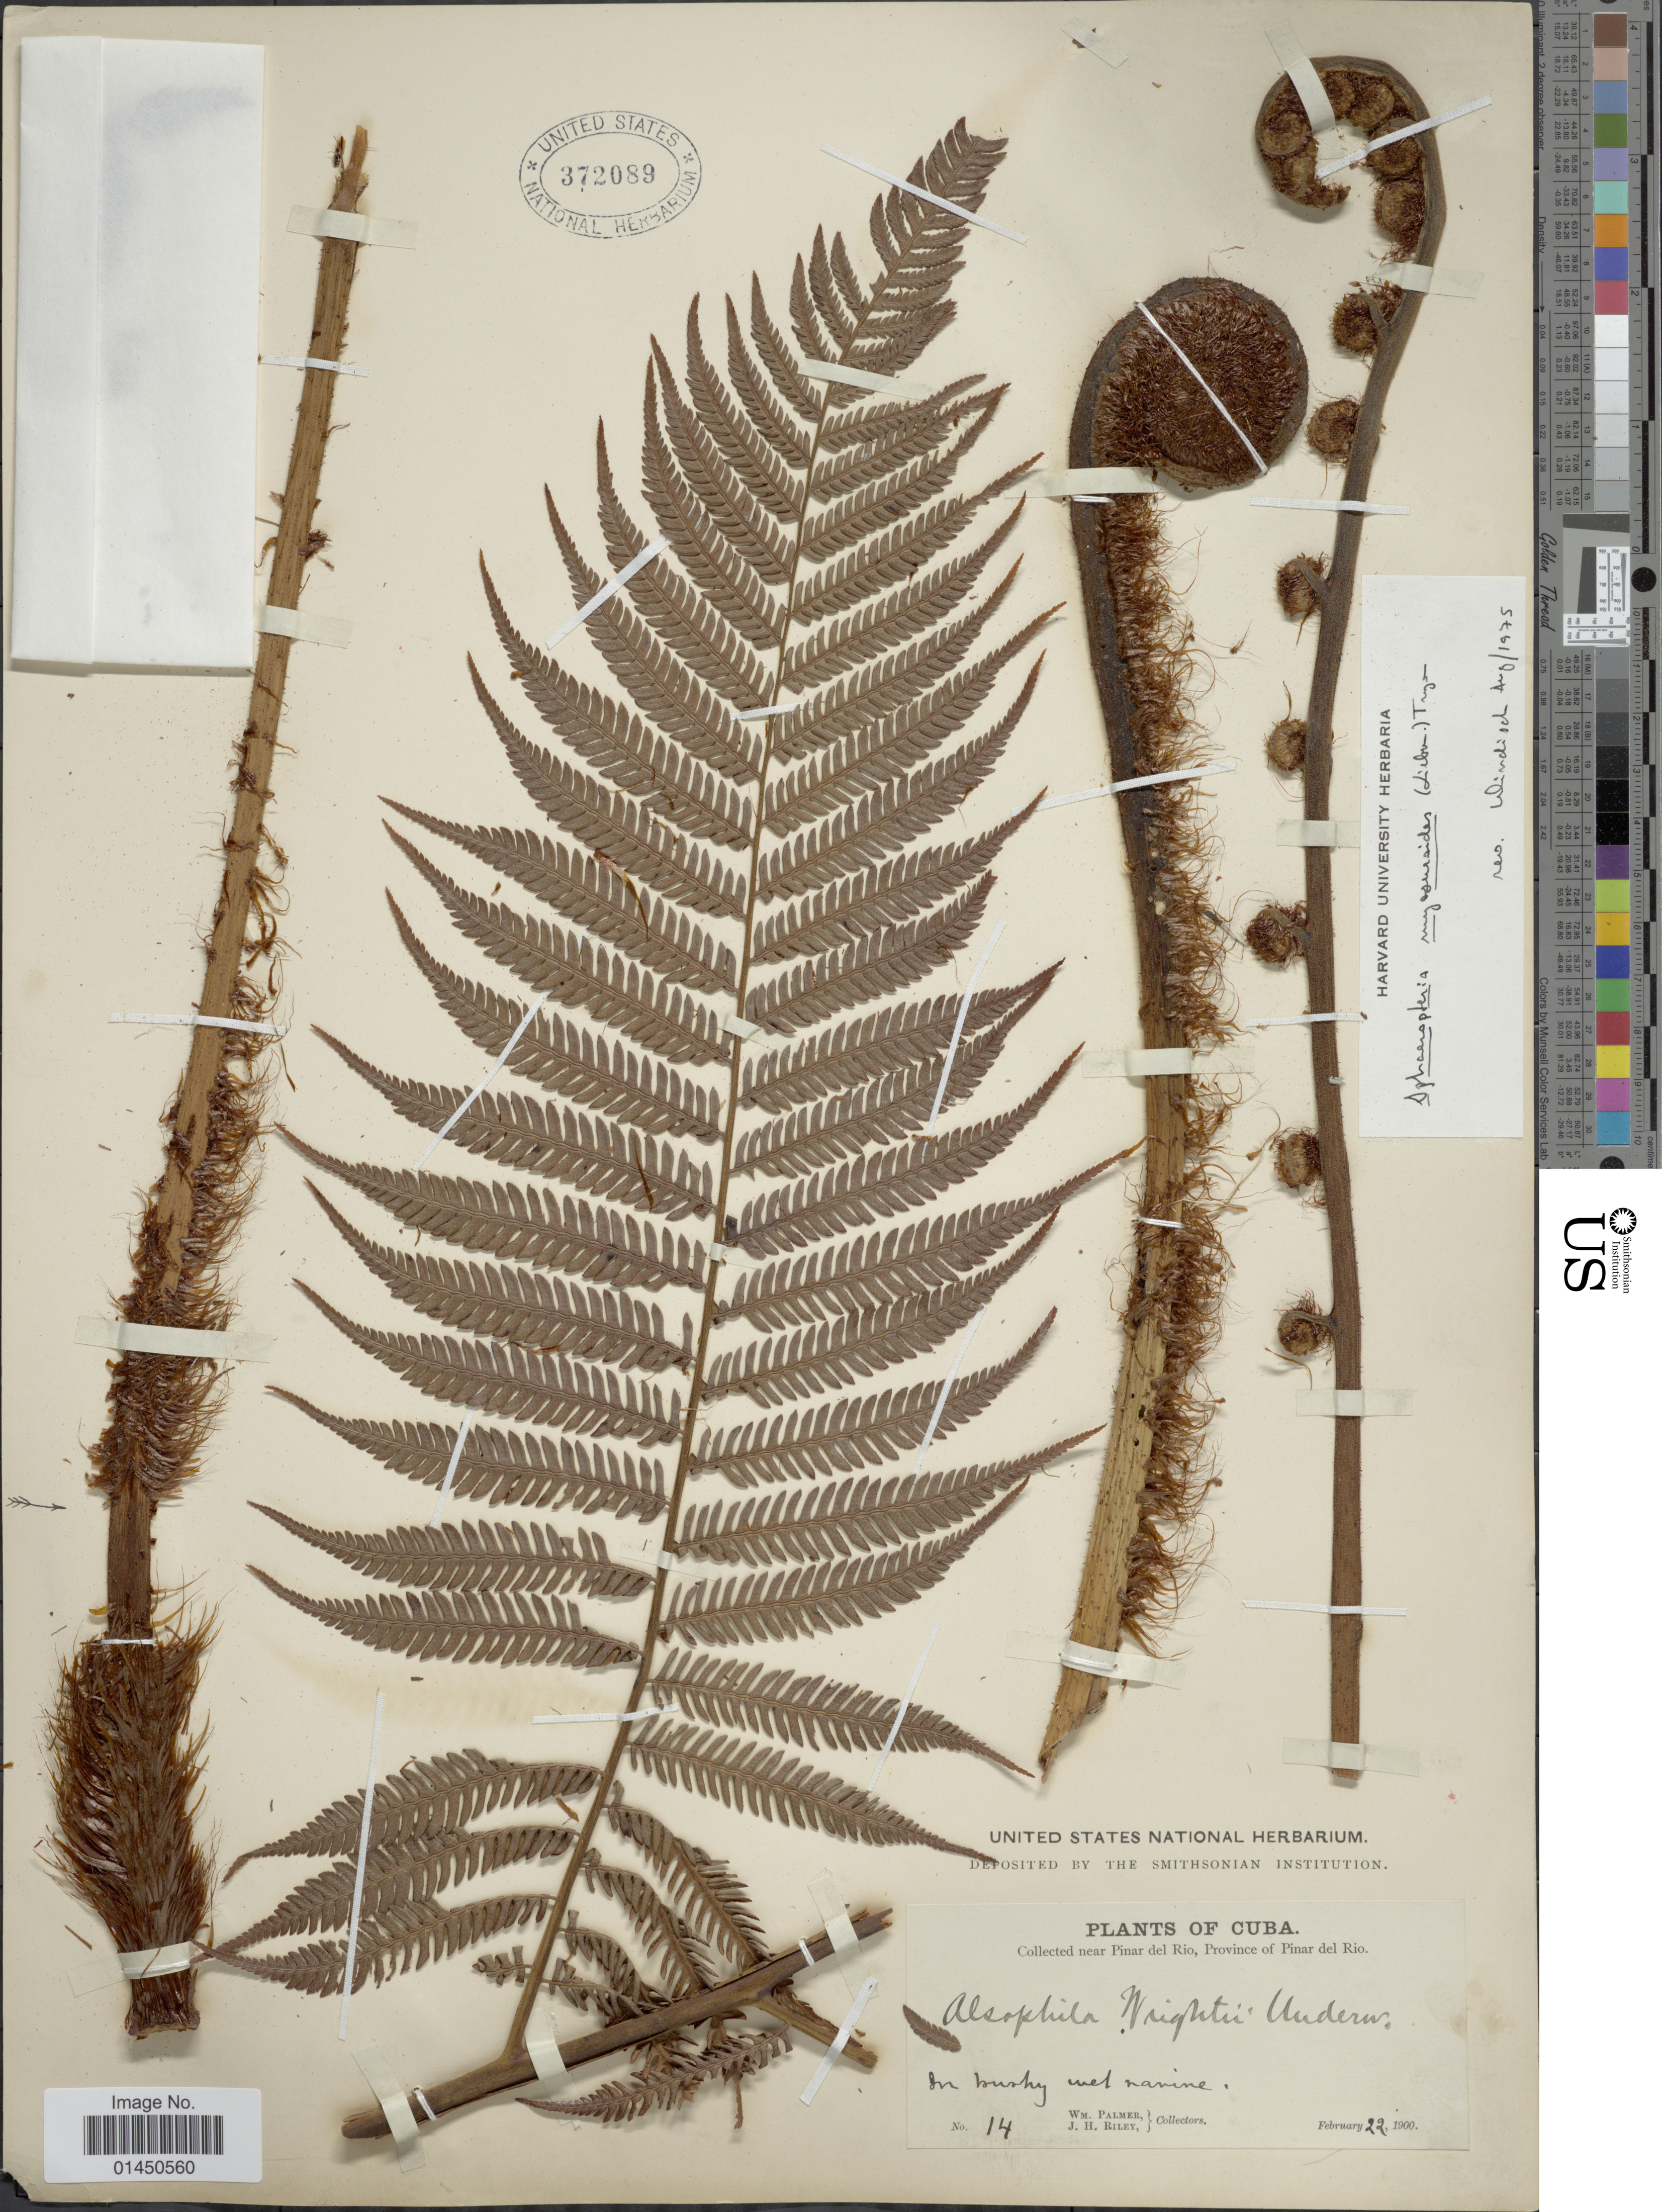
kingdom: Plantae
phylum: Tracheophyta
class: Polypodiopsida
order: Cyatheales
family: Cyatheaceae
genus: Cyathea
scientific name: Cyathea myosuriodes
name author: (Liebm.) Domin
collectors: W. Palmer & J. H. Riley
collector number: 14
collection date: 1900-02-22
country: Cuba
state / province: Pinar del Río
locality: Near Pinard el Rio, in bushy wet ravine.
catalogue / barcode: US 372089